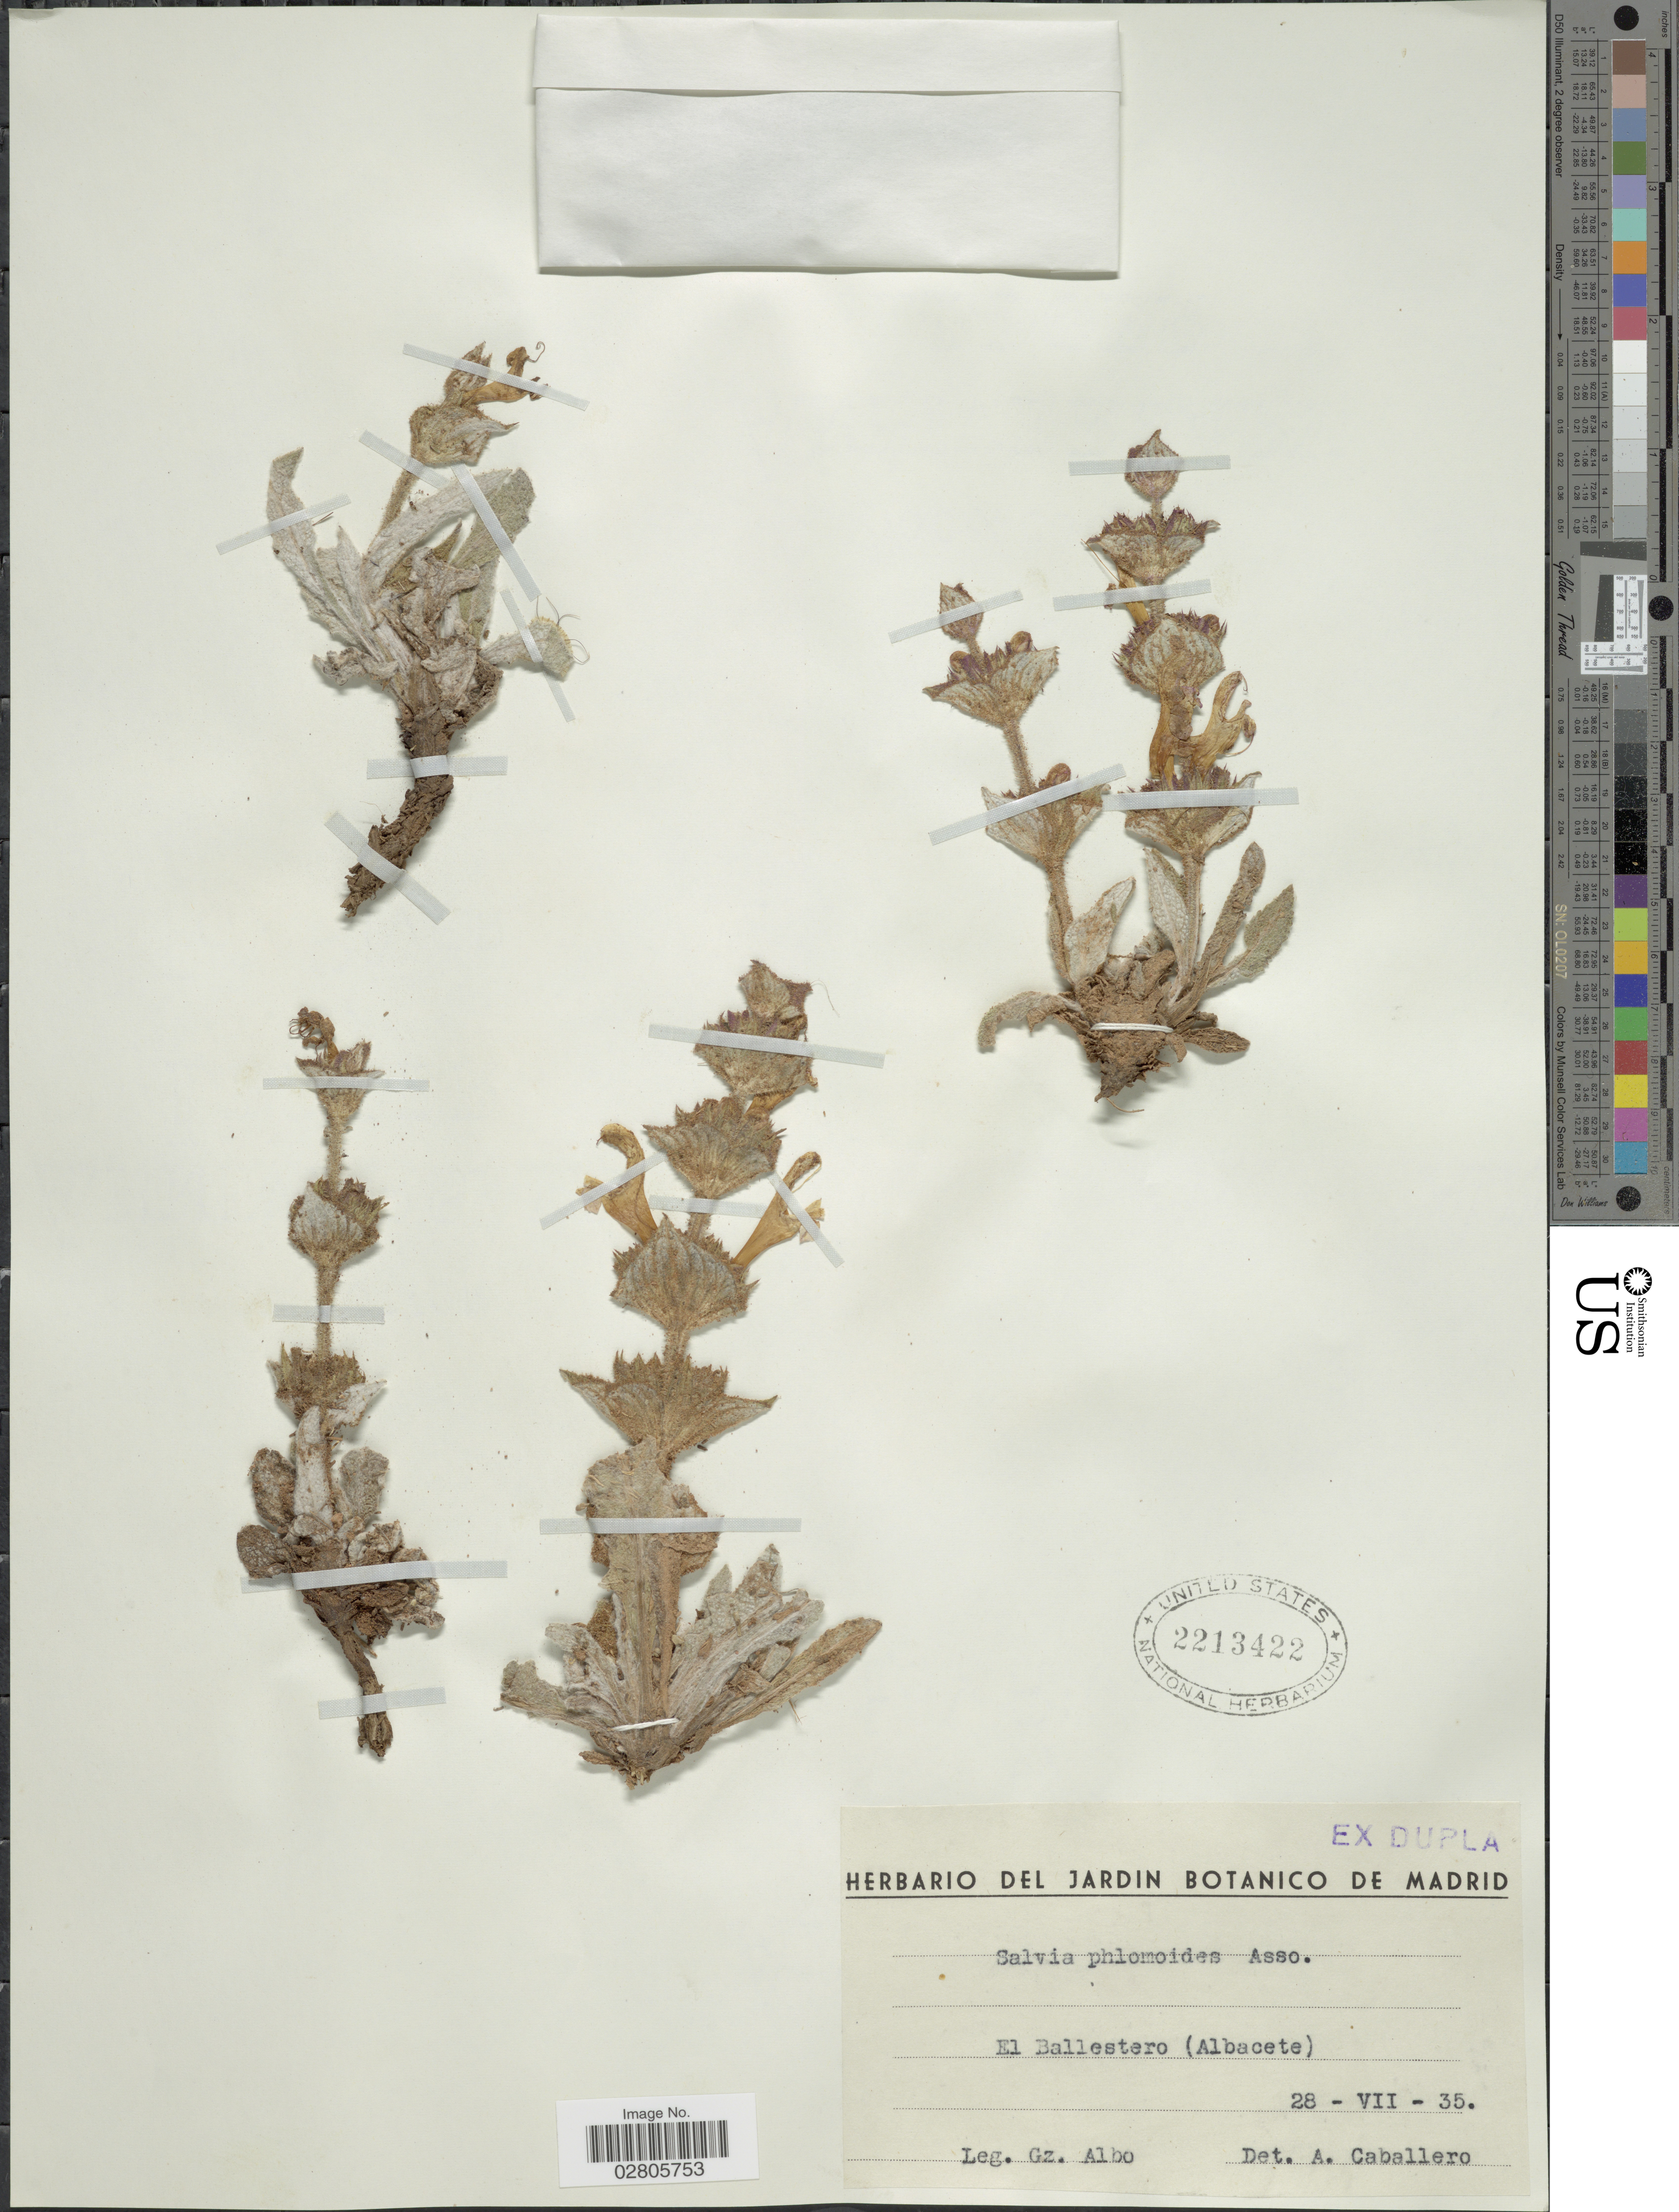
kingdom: Plantae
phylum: Tracheophyta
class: Magnoliopsida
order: Lamiales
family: Lamiaceae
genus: Salvia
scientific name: Salvia phlomoides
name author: Asso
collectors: -. Albo G.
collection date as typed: Transcribed d/m/y: 28/7/35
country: Spain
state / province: Madrid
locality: El Ballestero (Albacete).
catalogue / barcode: US 2213422